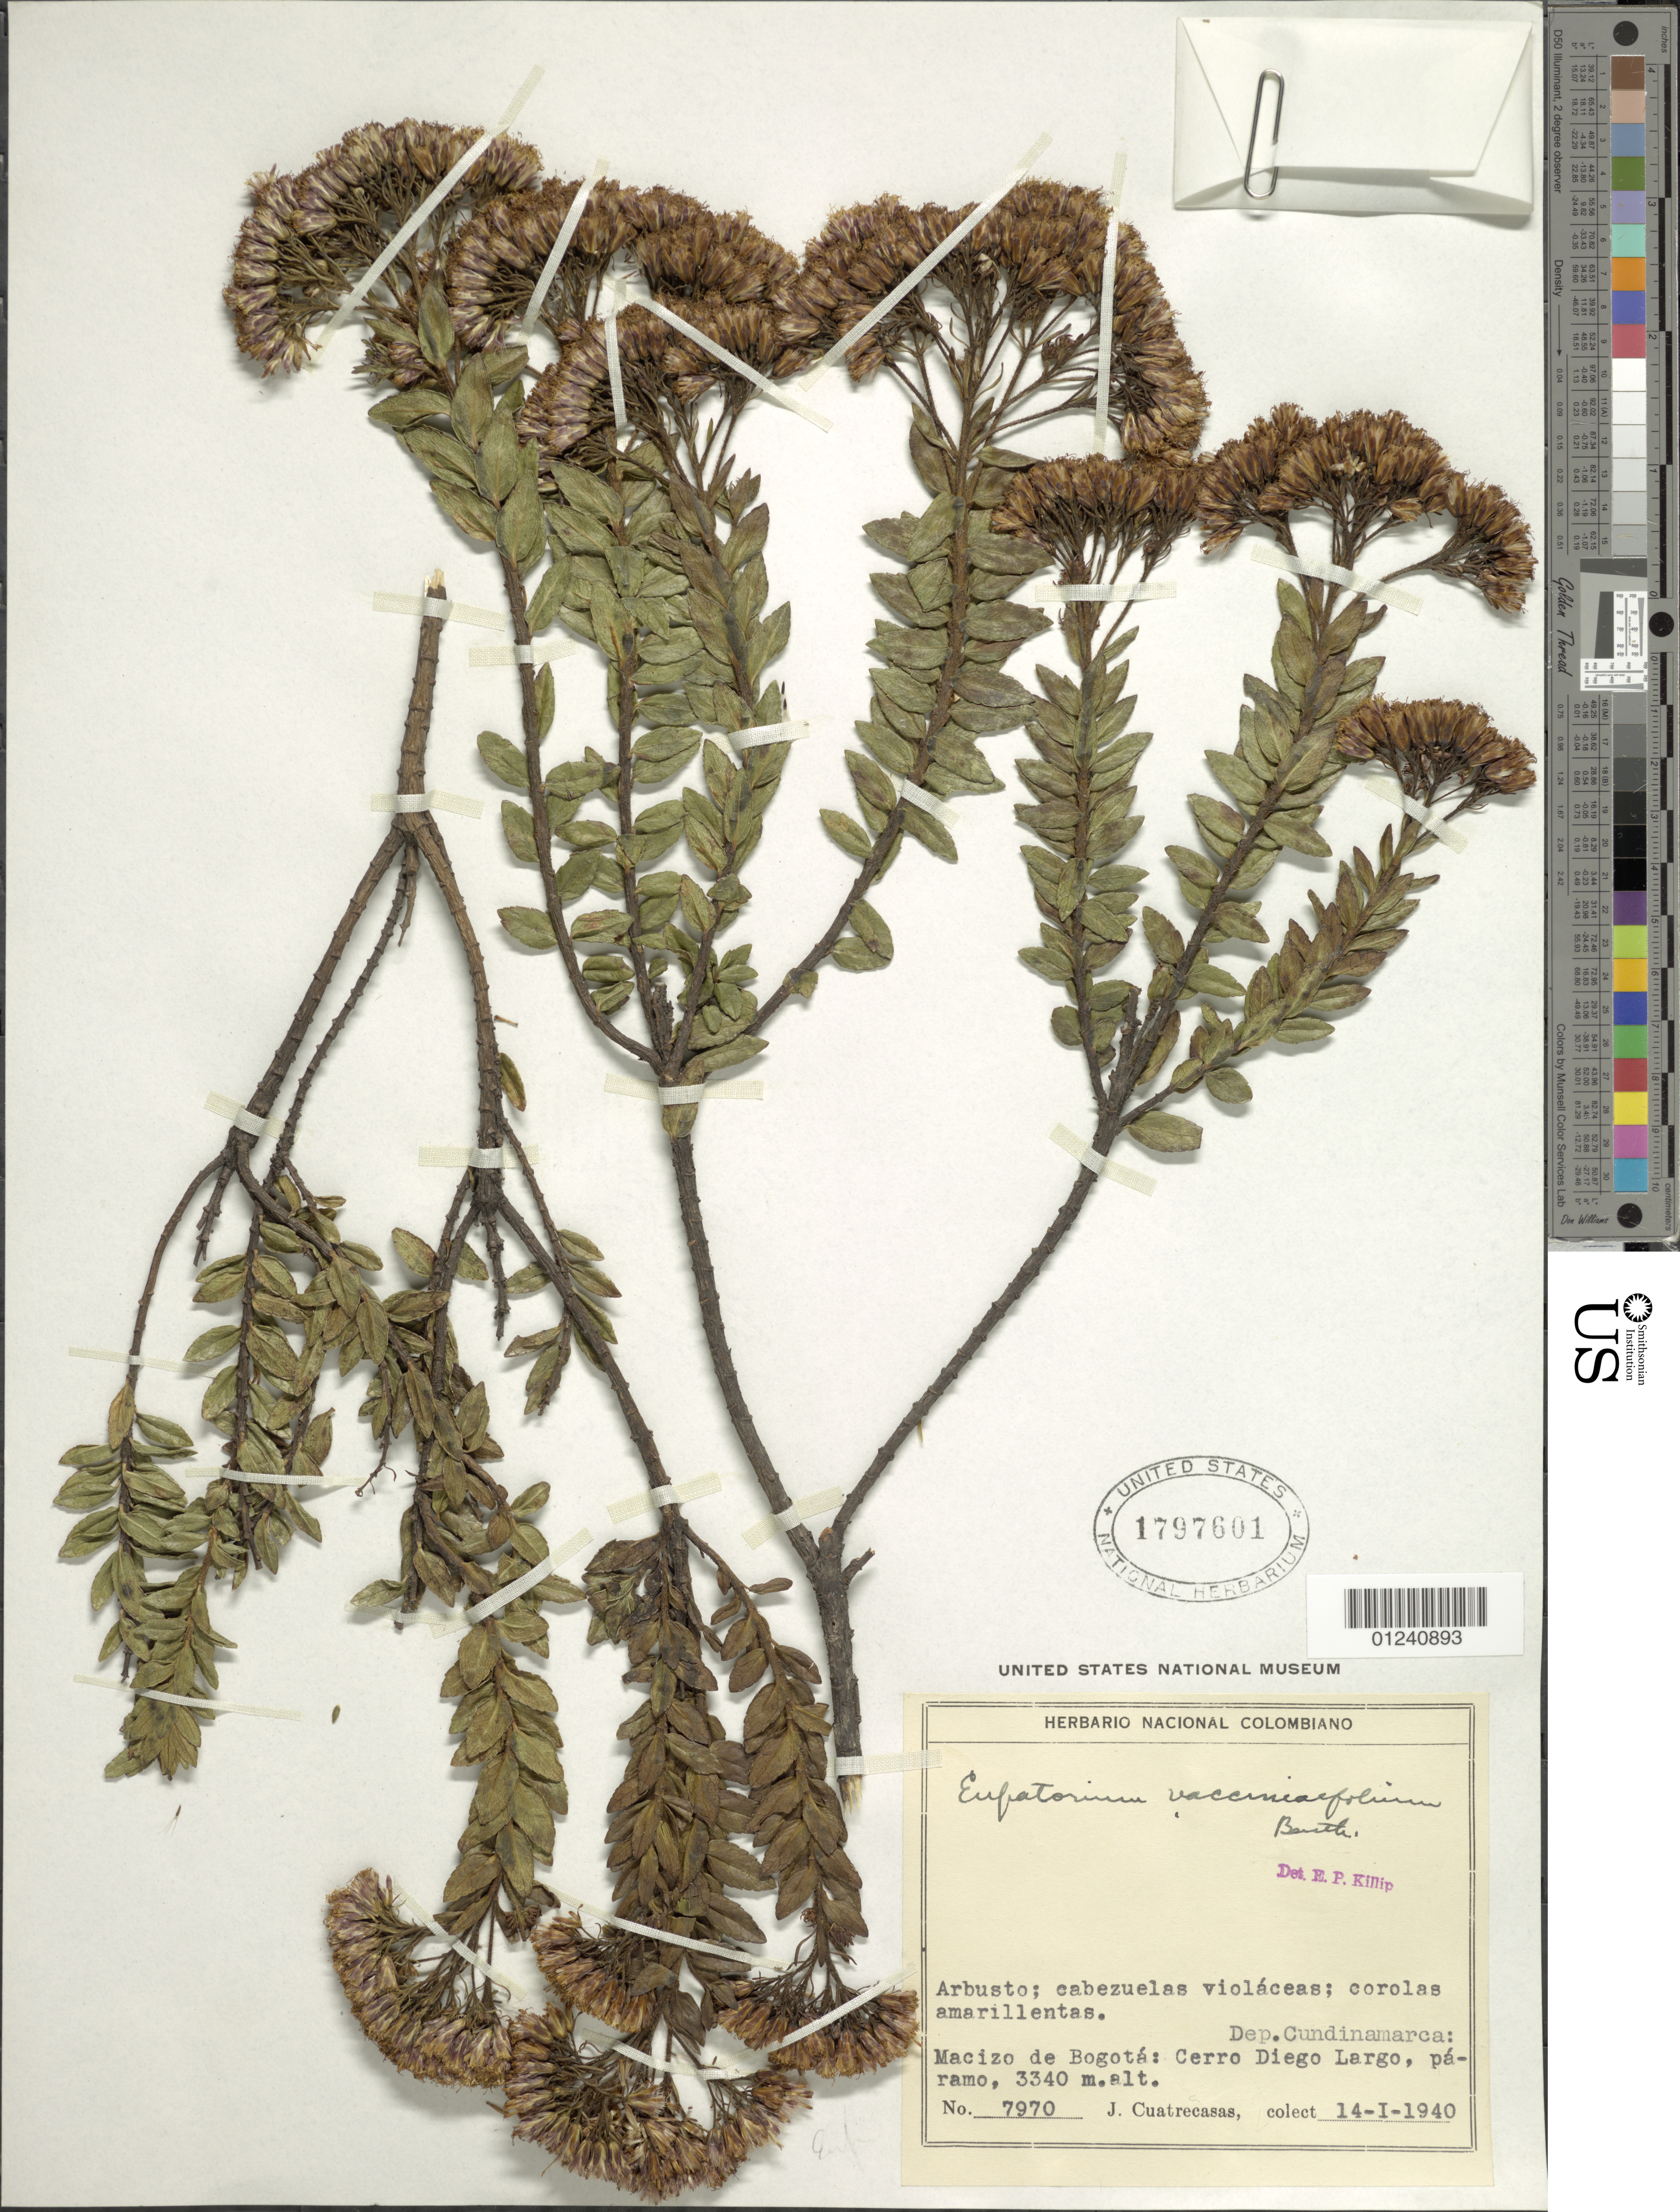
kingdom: Plantae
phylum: Tracheophyta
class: Magnoliopsida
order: Asterales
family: Asteraceae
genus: Ageratina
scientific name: Ageratina vacciniaefolia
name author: (Benth.) R.M. King & H. Rob.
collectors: J. Cuatrecasas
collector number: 7970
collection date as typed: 14 Jan 1940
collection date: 1940-01-14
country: Colombia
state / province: Cundinamarca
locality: Macizo de Bogotá: Cerro Diego Largo, paramos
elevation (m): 3340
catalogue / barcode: US 1797601